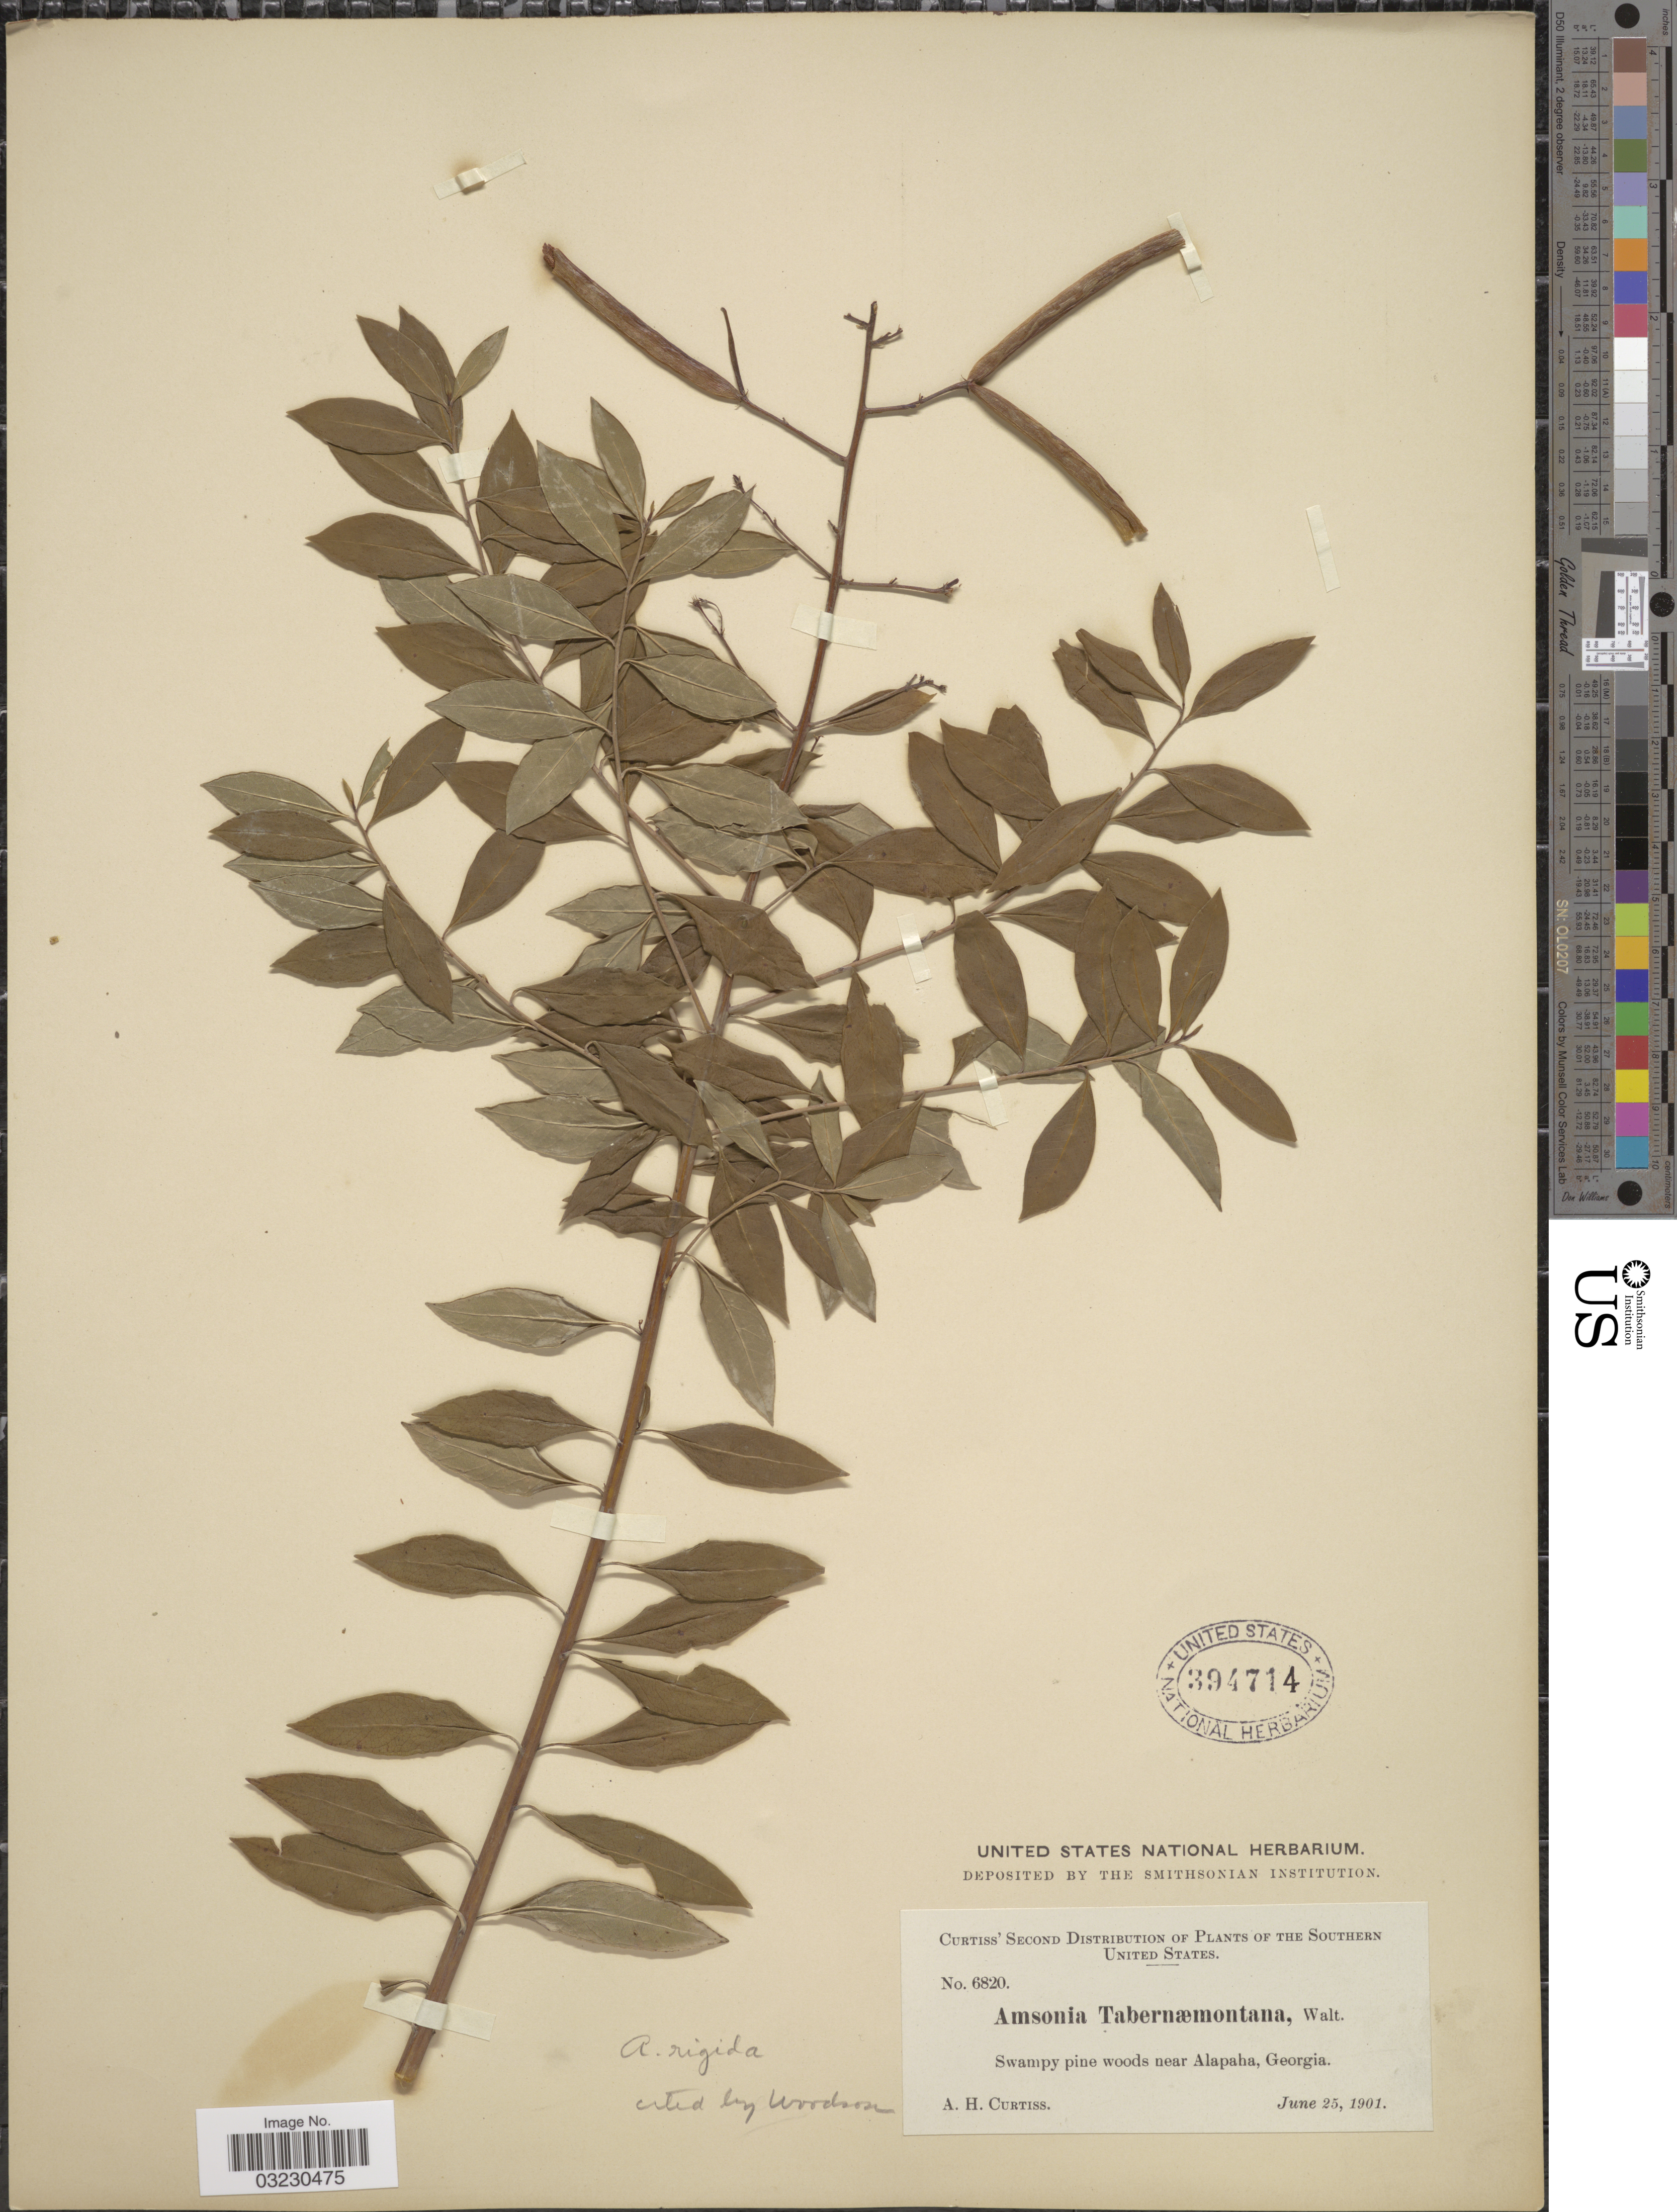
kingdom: Plantae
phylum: Tracheophyta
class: Magnoliopsida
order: Gentianales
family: Apocynaceae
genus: Amsonia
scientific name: Amsonia rigida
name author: Shuttlew. ex Small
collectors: A. H. Curtiss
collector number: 6820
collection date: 1901-06-25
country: United States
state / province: Georgia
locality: Southern United States, Swampy pine woods near Alapaha.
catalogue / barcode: US 394714